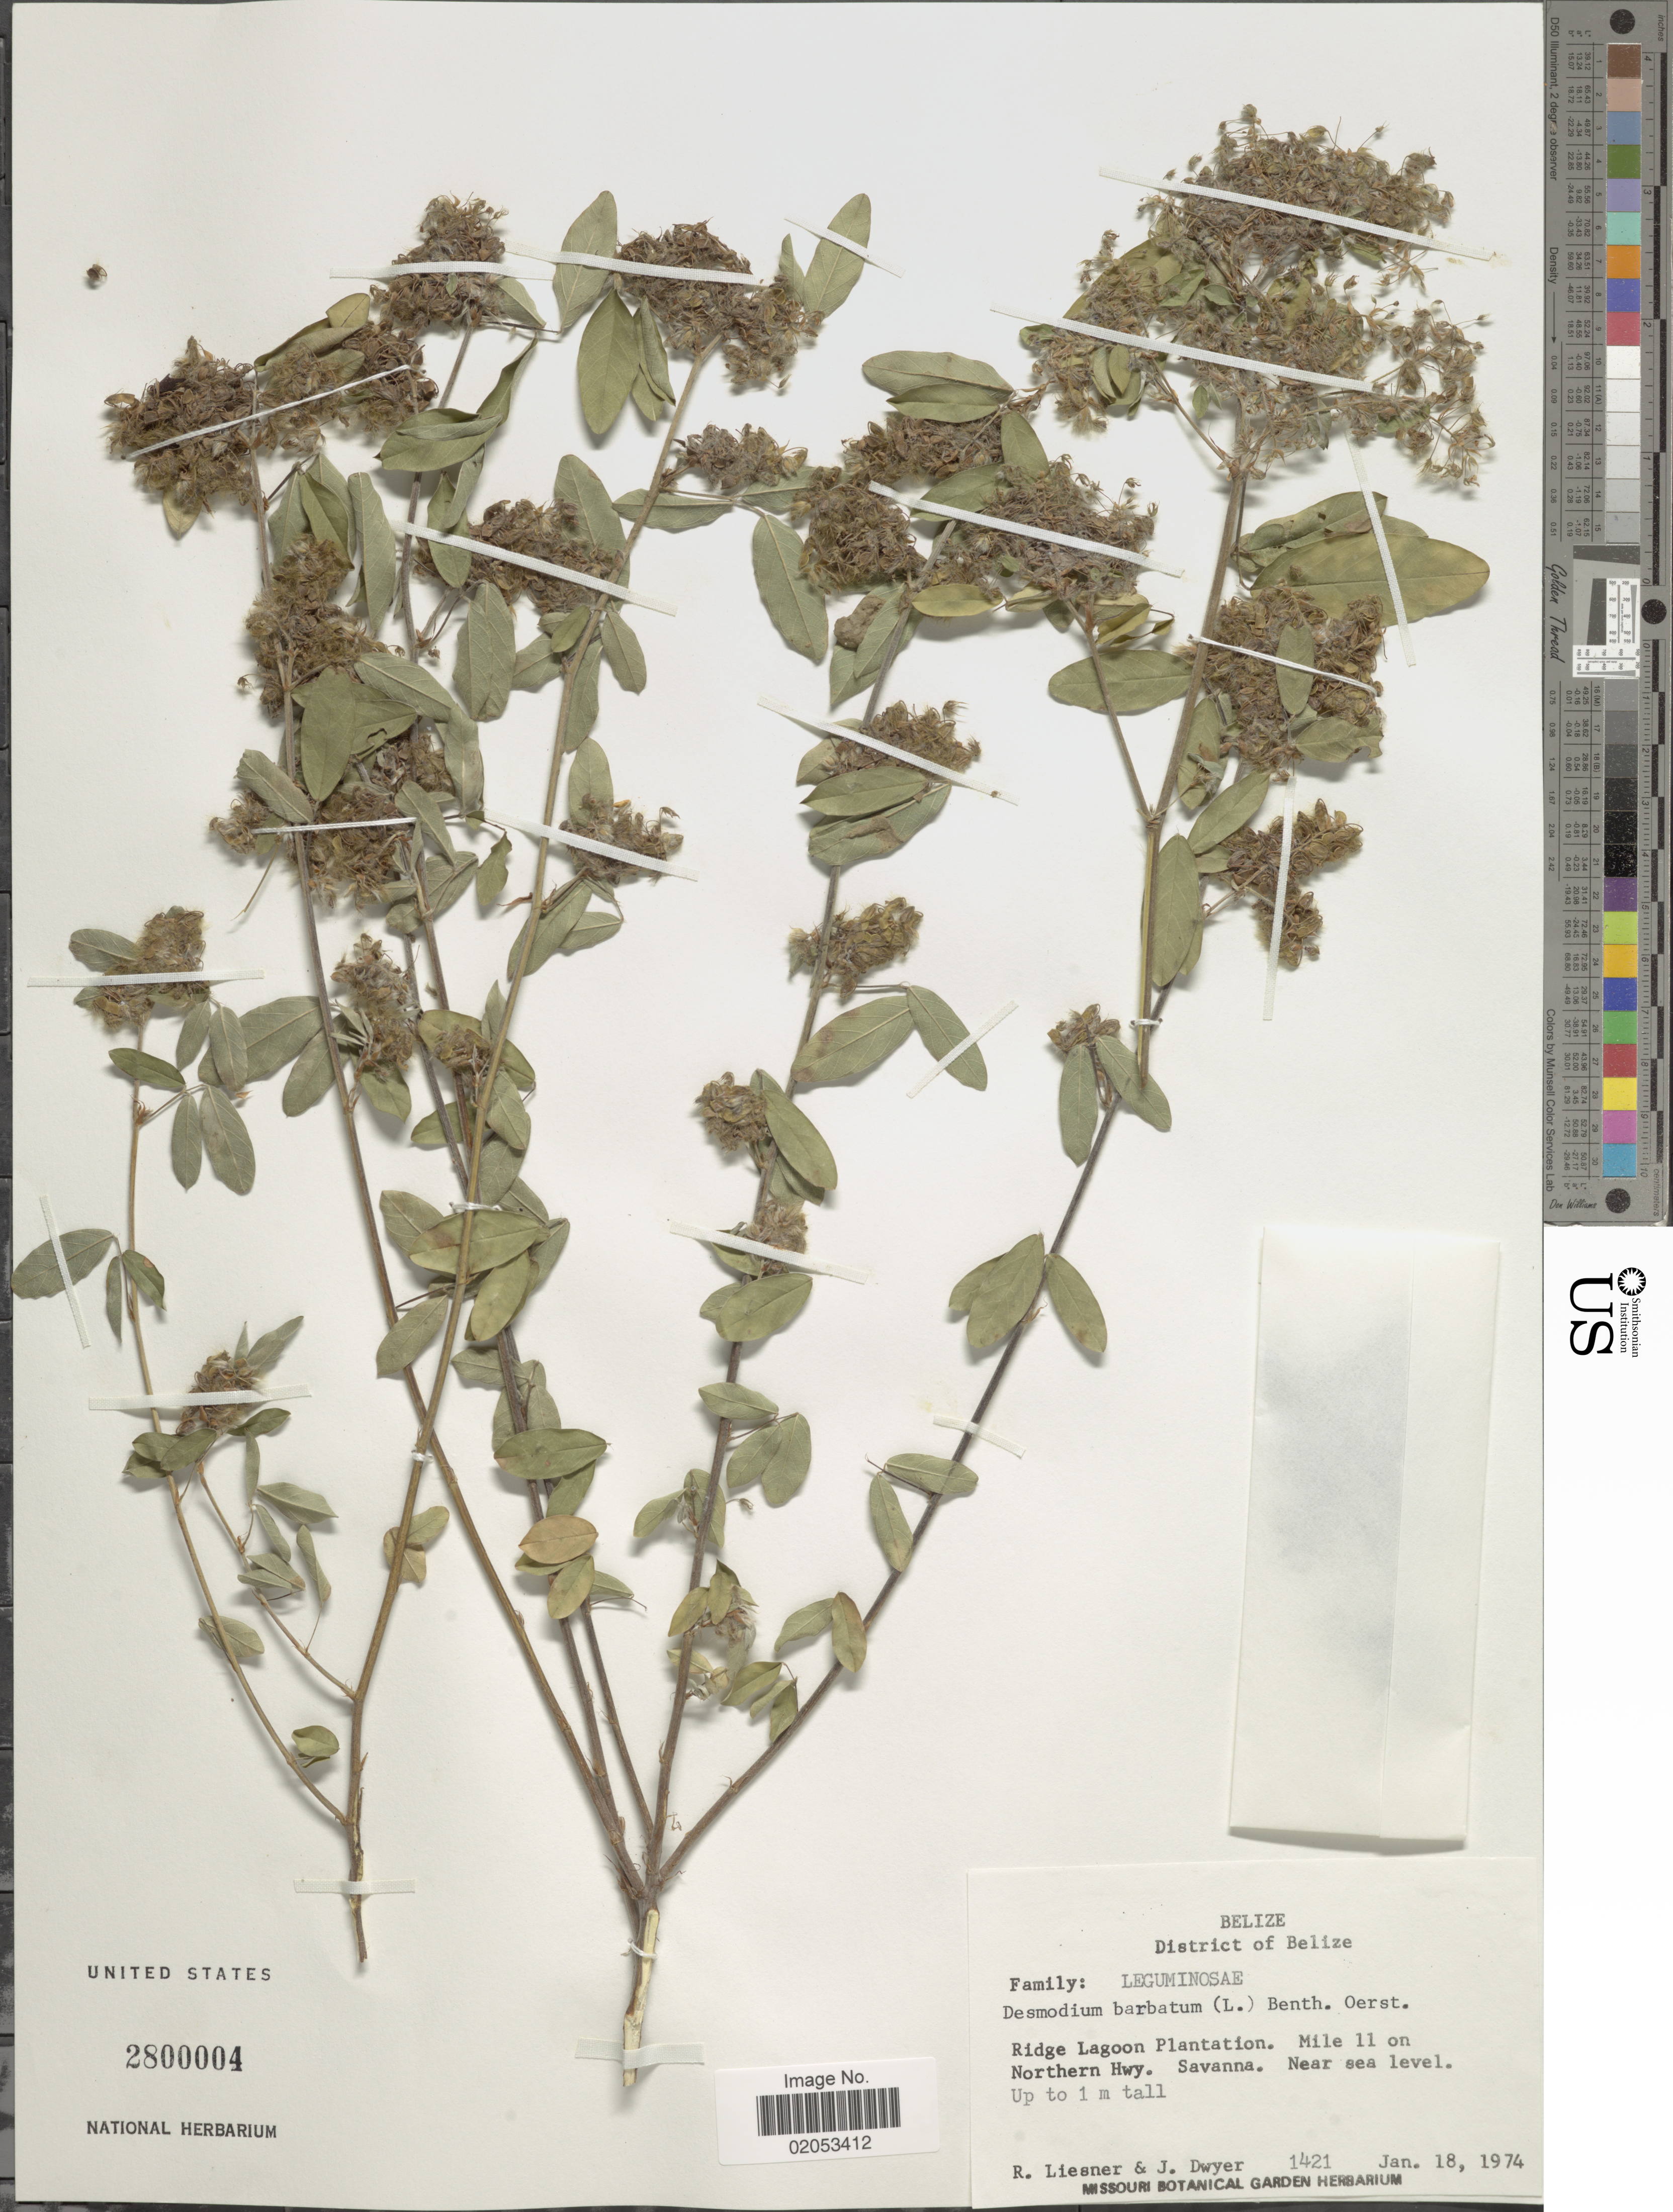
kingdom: Plantae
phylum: Tracheophyta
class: Magnoliopsida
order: Fabales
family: Fabaceae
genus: Grona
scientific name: Grona barbata var. barbata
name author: (L.) H. Ohashi & K. Ohashi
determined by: Strong, Mark T., (BOT), Smithsonian Institution - National Museum of Natural History (UNITED STATES)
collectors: R. L. Liesner & J. Dwyer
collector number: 1421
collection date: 1974-01-18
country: Belize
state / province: Belize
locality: District of Belize, Ridge Lagoon Plantation, Mile 11 on Northern Hwy. Savanna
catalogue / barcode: US 2800004